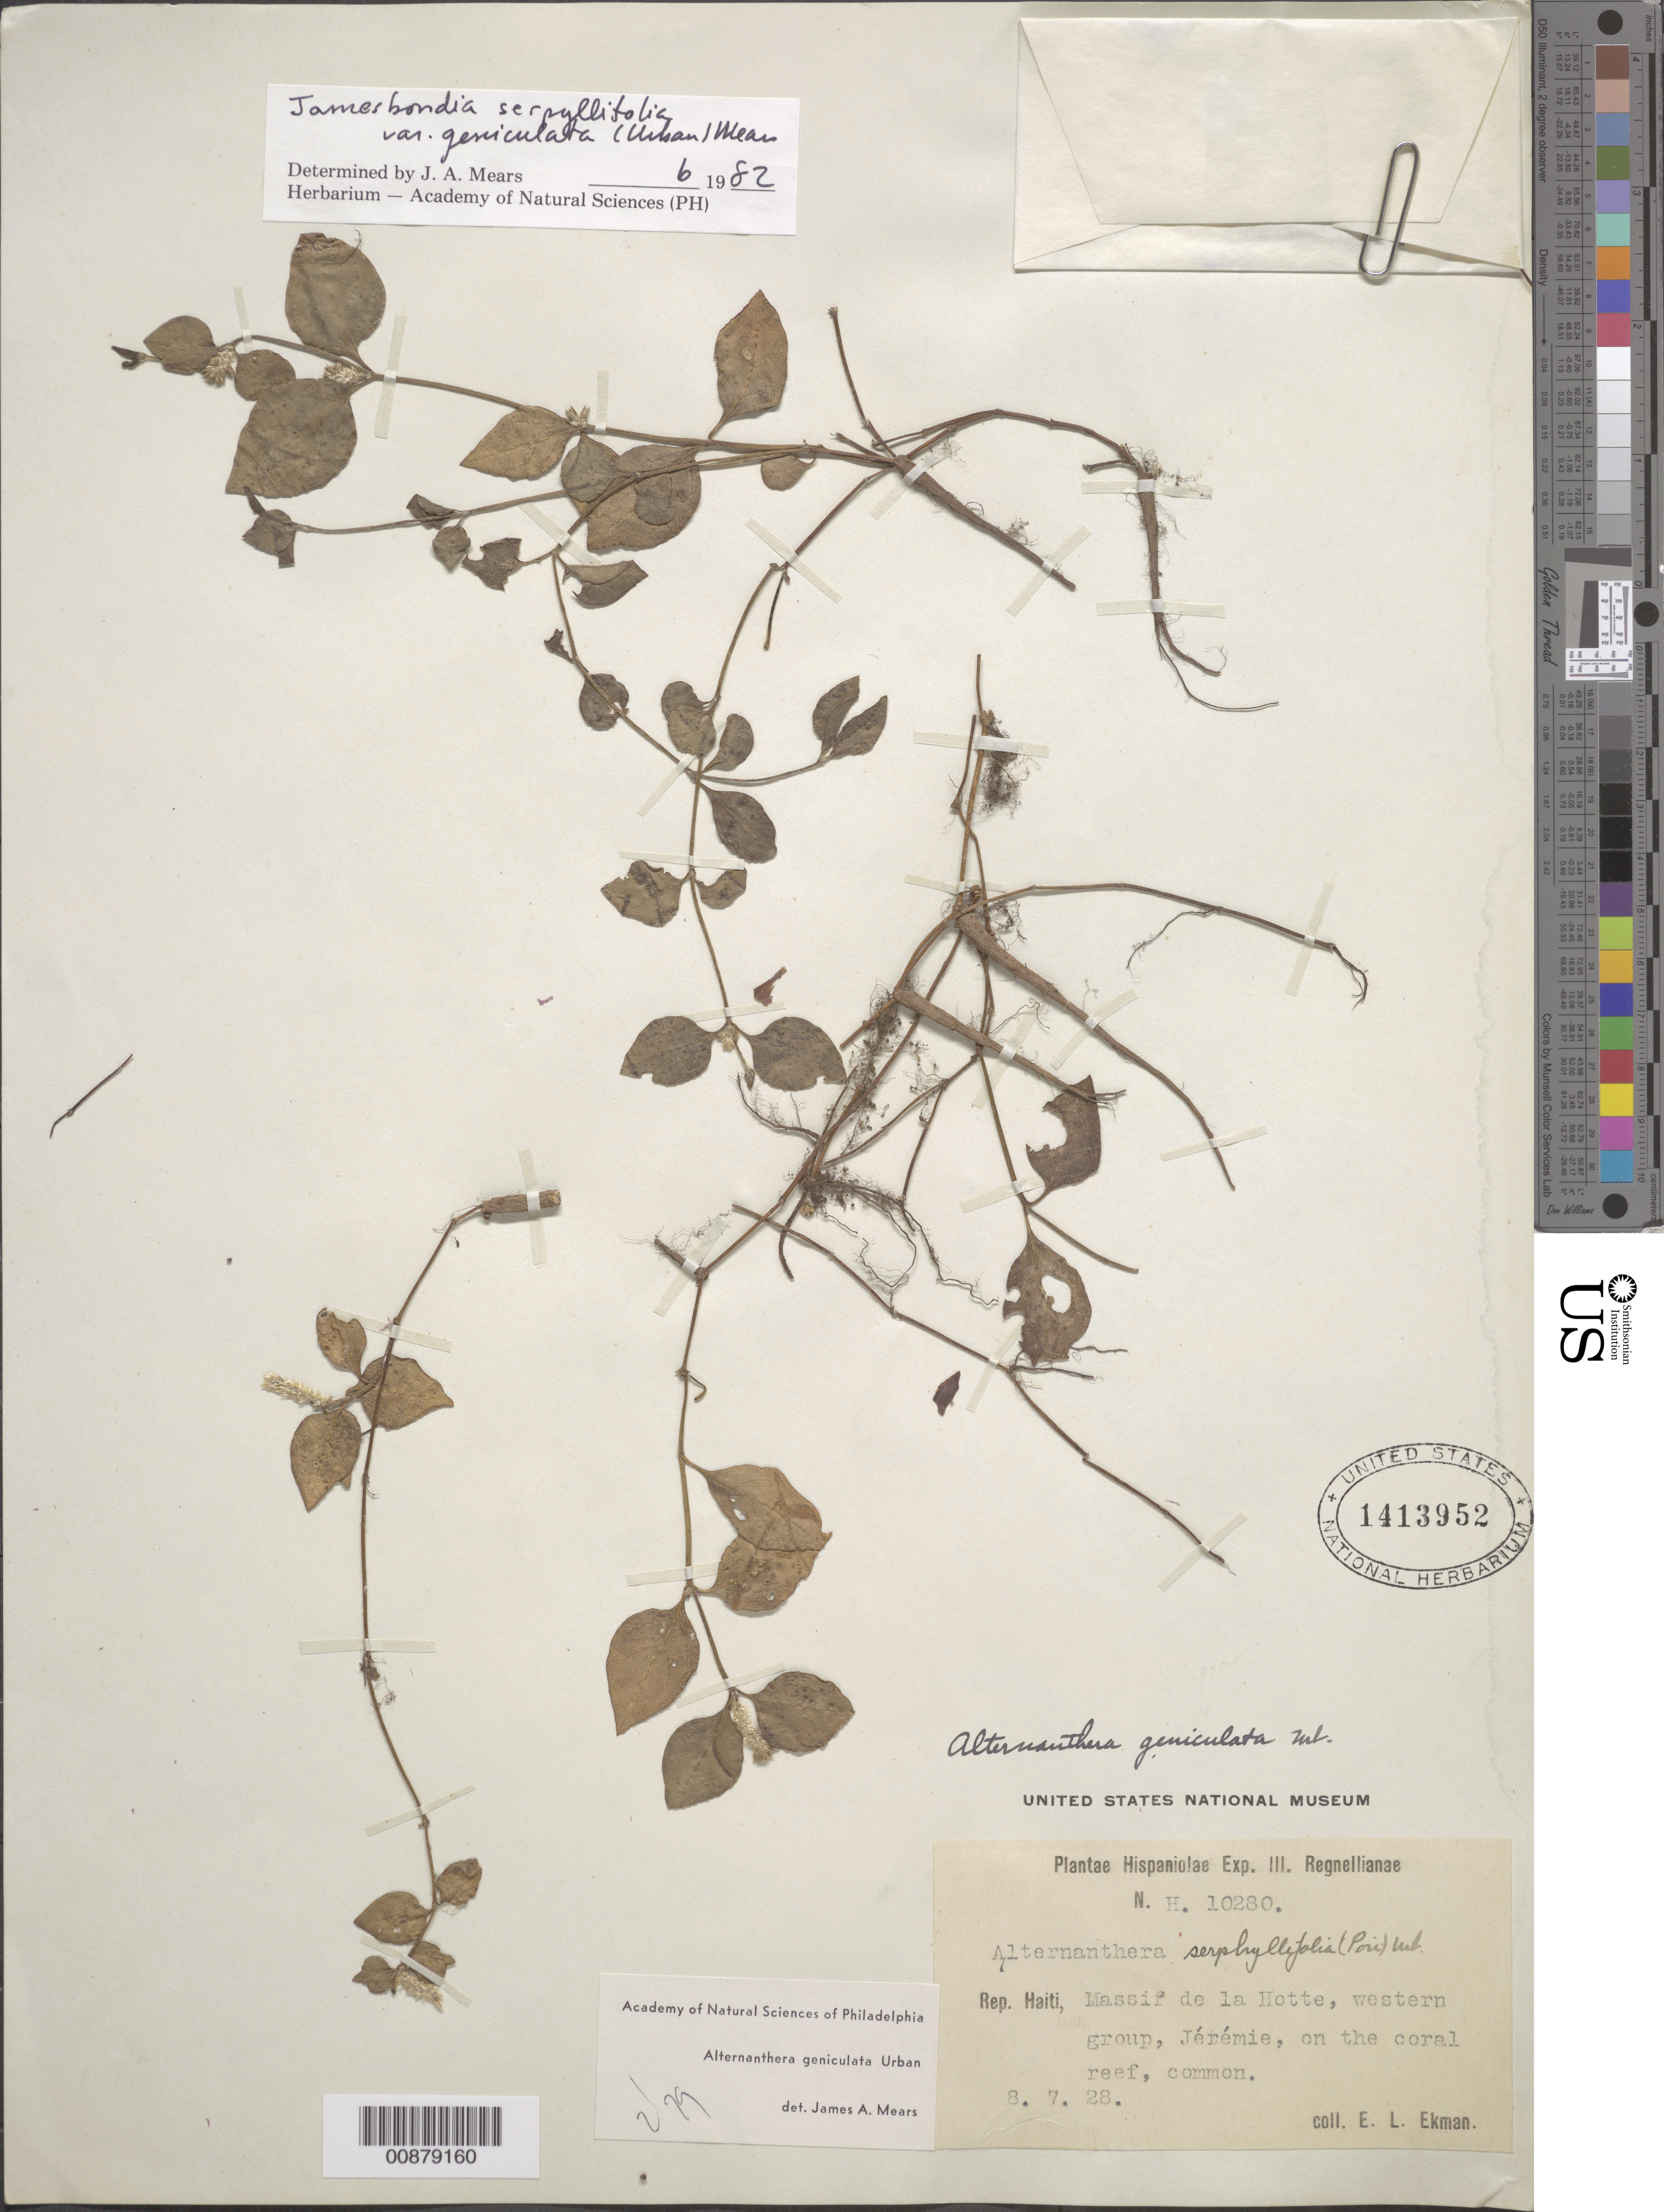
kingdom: Plantae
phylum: Tracheophyta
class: Magnoliopsida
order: Caryophyllales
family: Amaranthaceae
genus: Alternanthera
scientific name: Alternanthera geniculata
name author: Urb.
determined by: Mears, J. A., (PH), Academy of Natural Sciences of Philadelphia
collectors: E. L. Ekman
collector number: H 10280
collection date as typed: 08 Jul 1928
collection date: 1928-07-08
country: Dominican Republic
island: Hispaniola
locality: Massif de la Hotte, western group, Jérémie.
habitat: On the coral reef.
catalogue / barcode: US 1413952